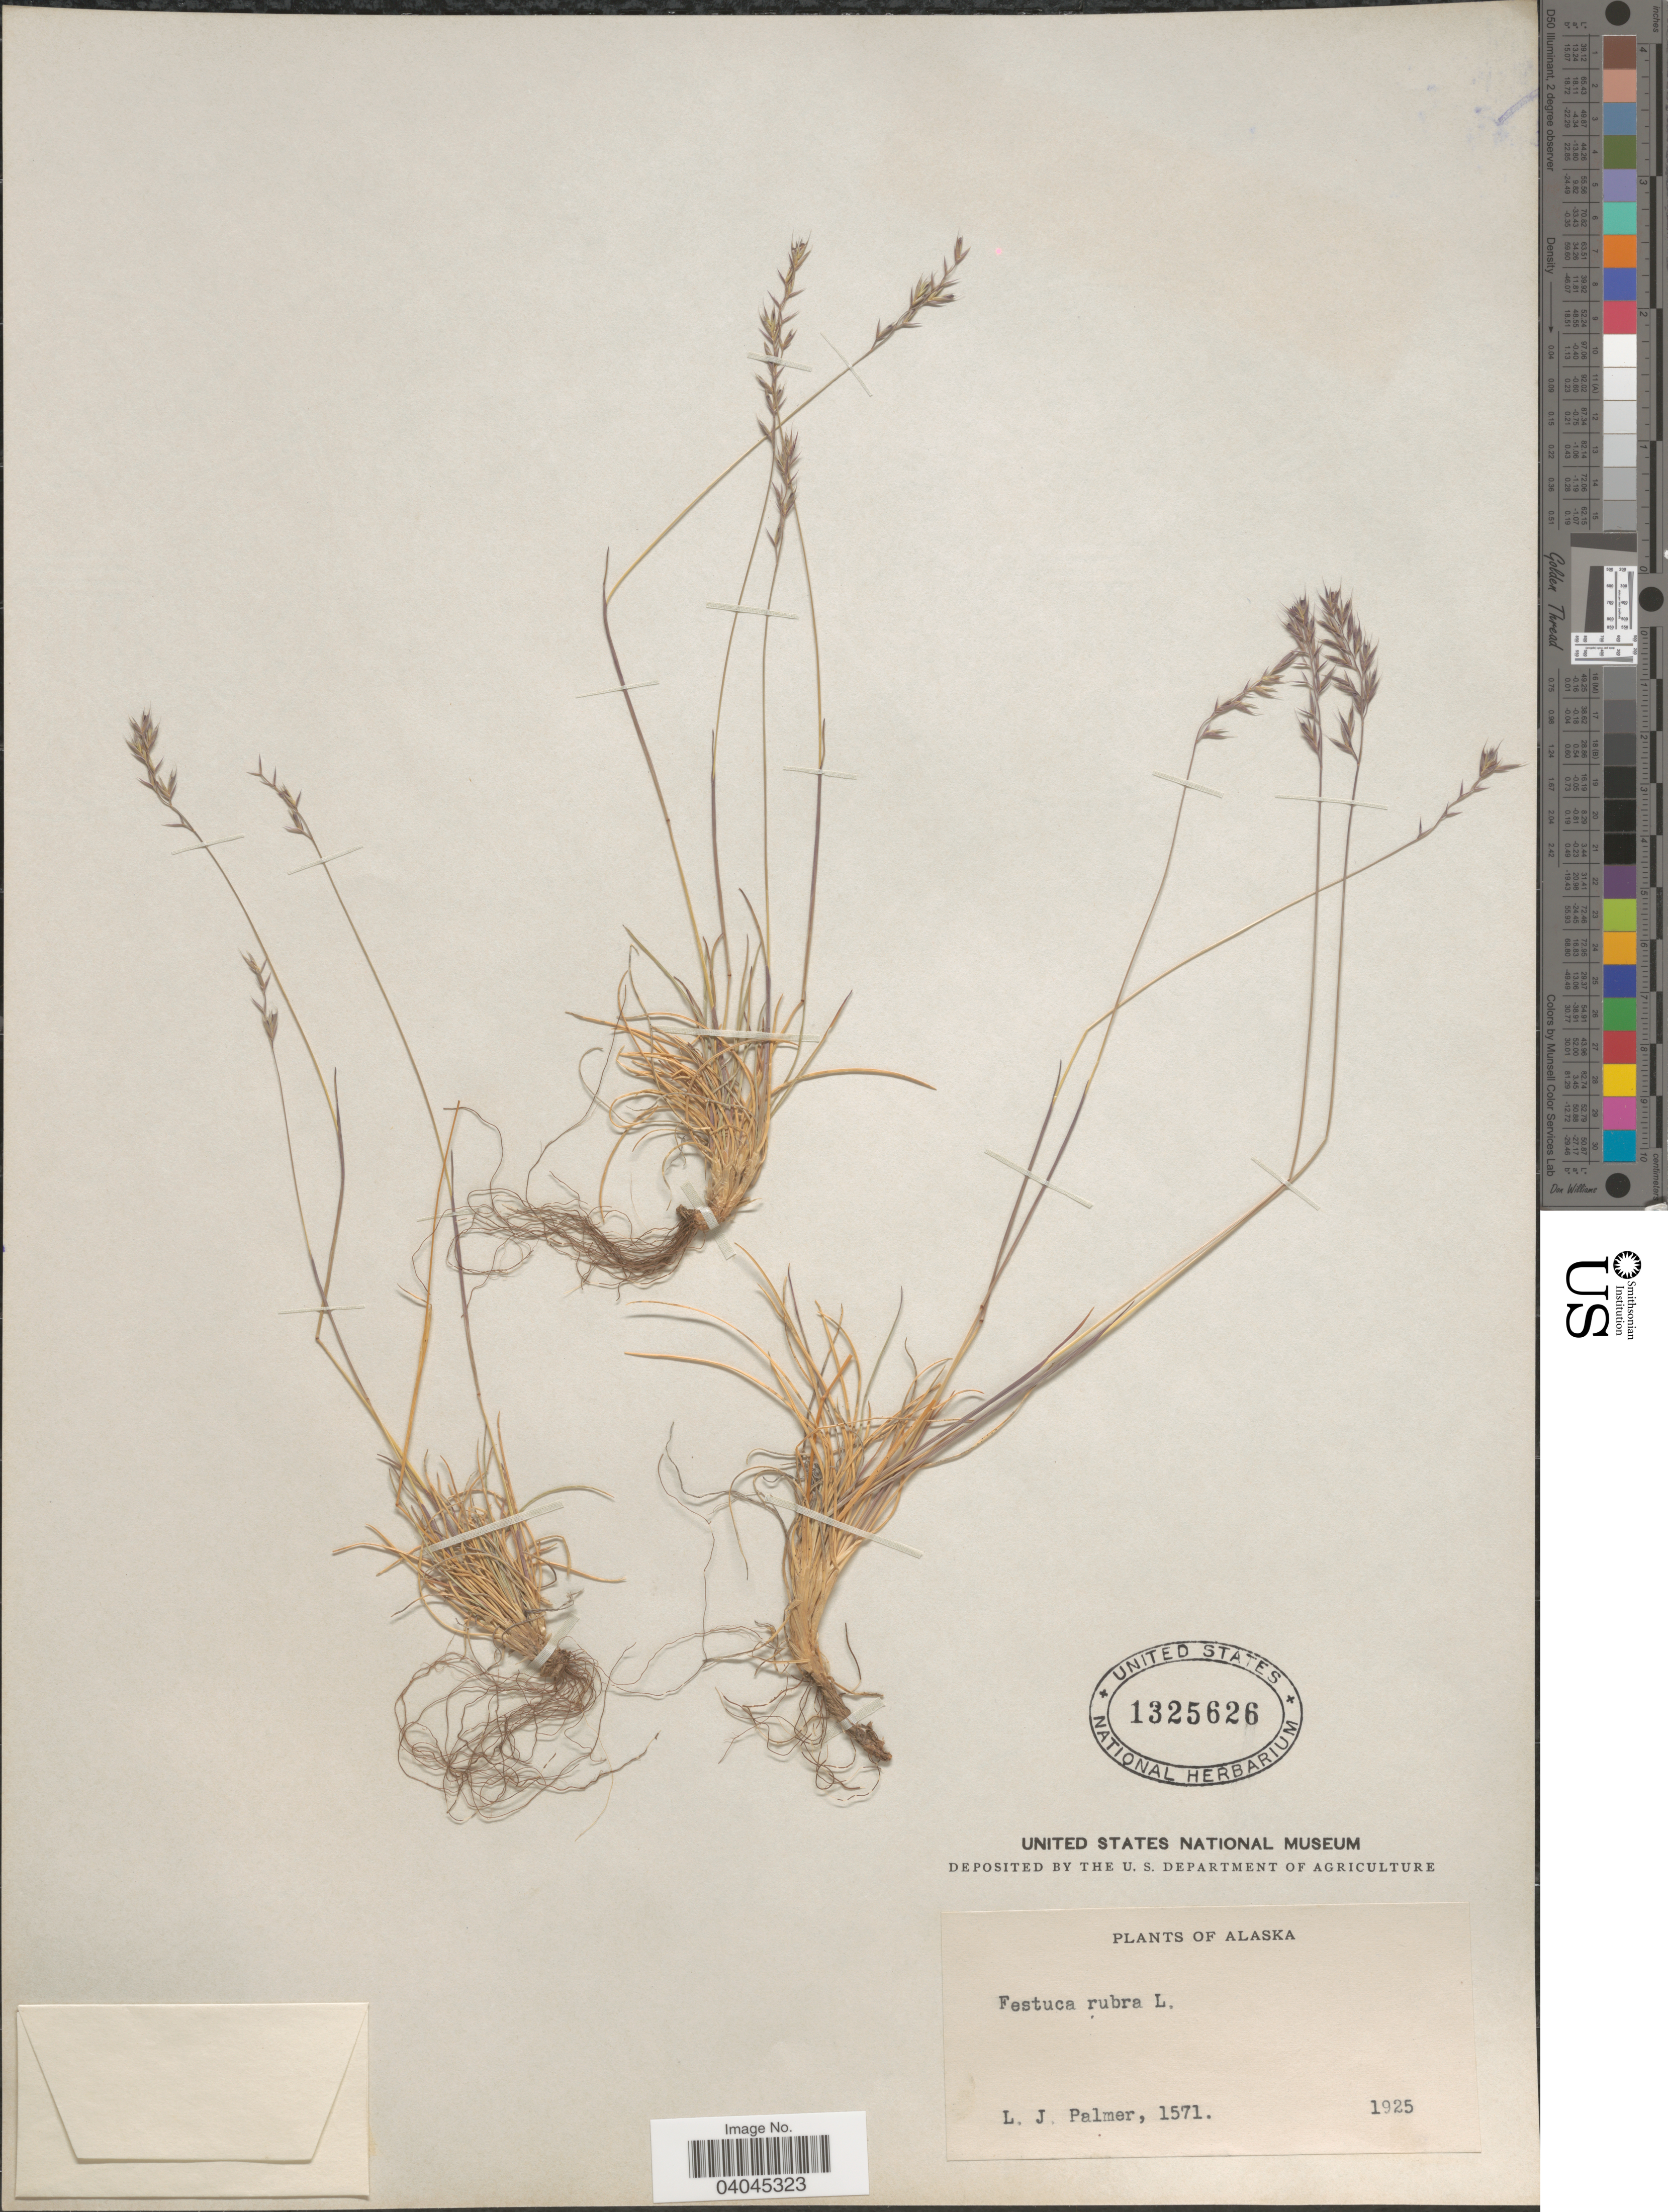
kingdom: Plantae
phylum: Tracheophyta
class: Liliopsida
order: Poales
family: Poaceae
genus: Festuca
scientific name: Festuca rubra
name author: L.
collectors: L. J. Palmer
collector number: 1571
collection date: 1925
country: United States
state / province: Alaska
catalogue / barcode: US 1325626